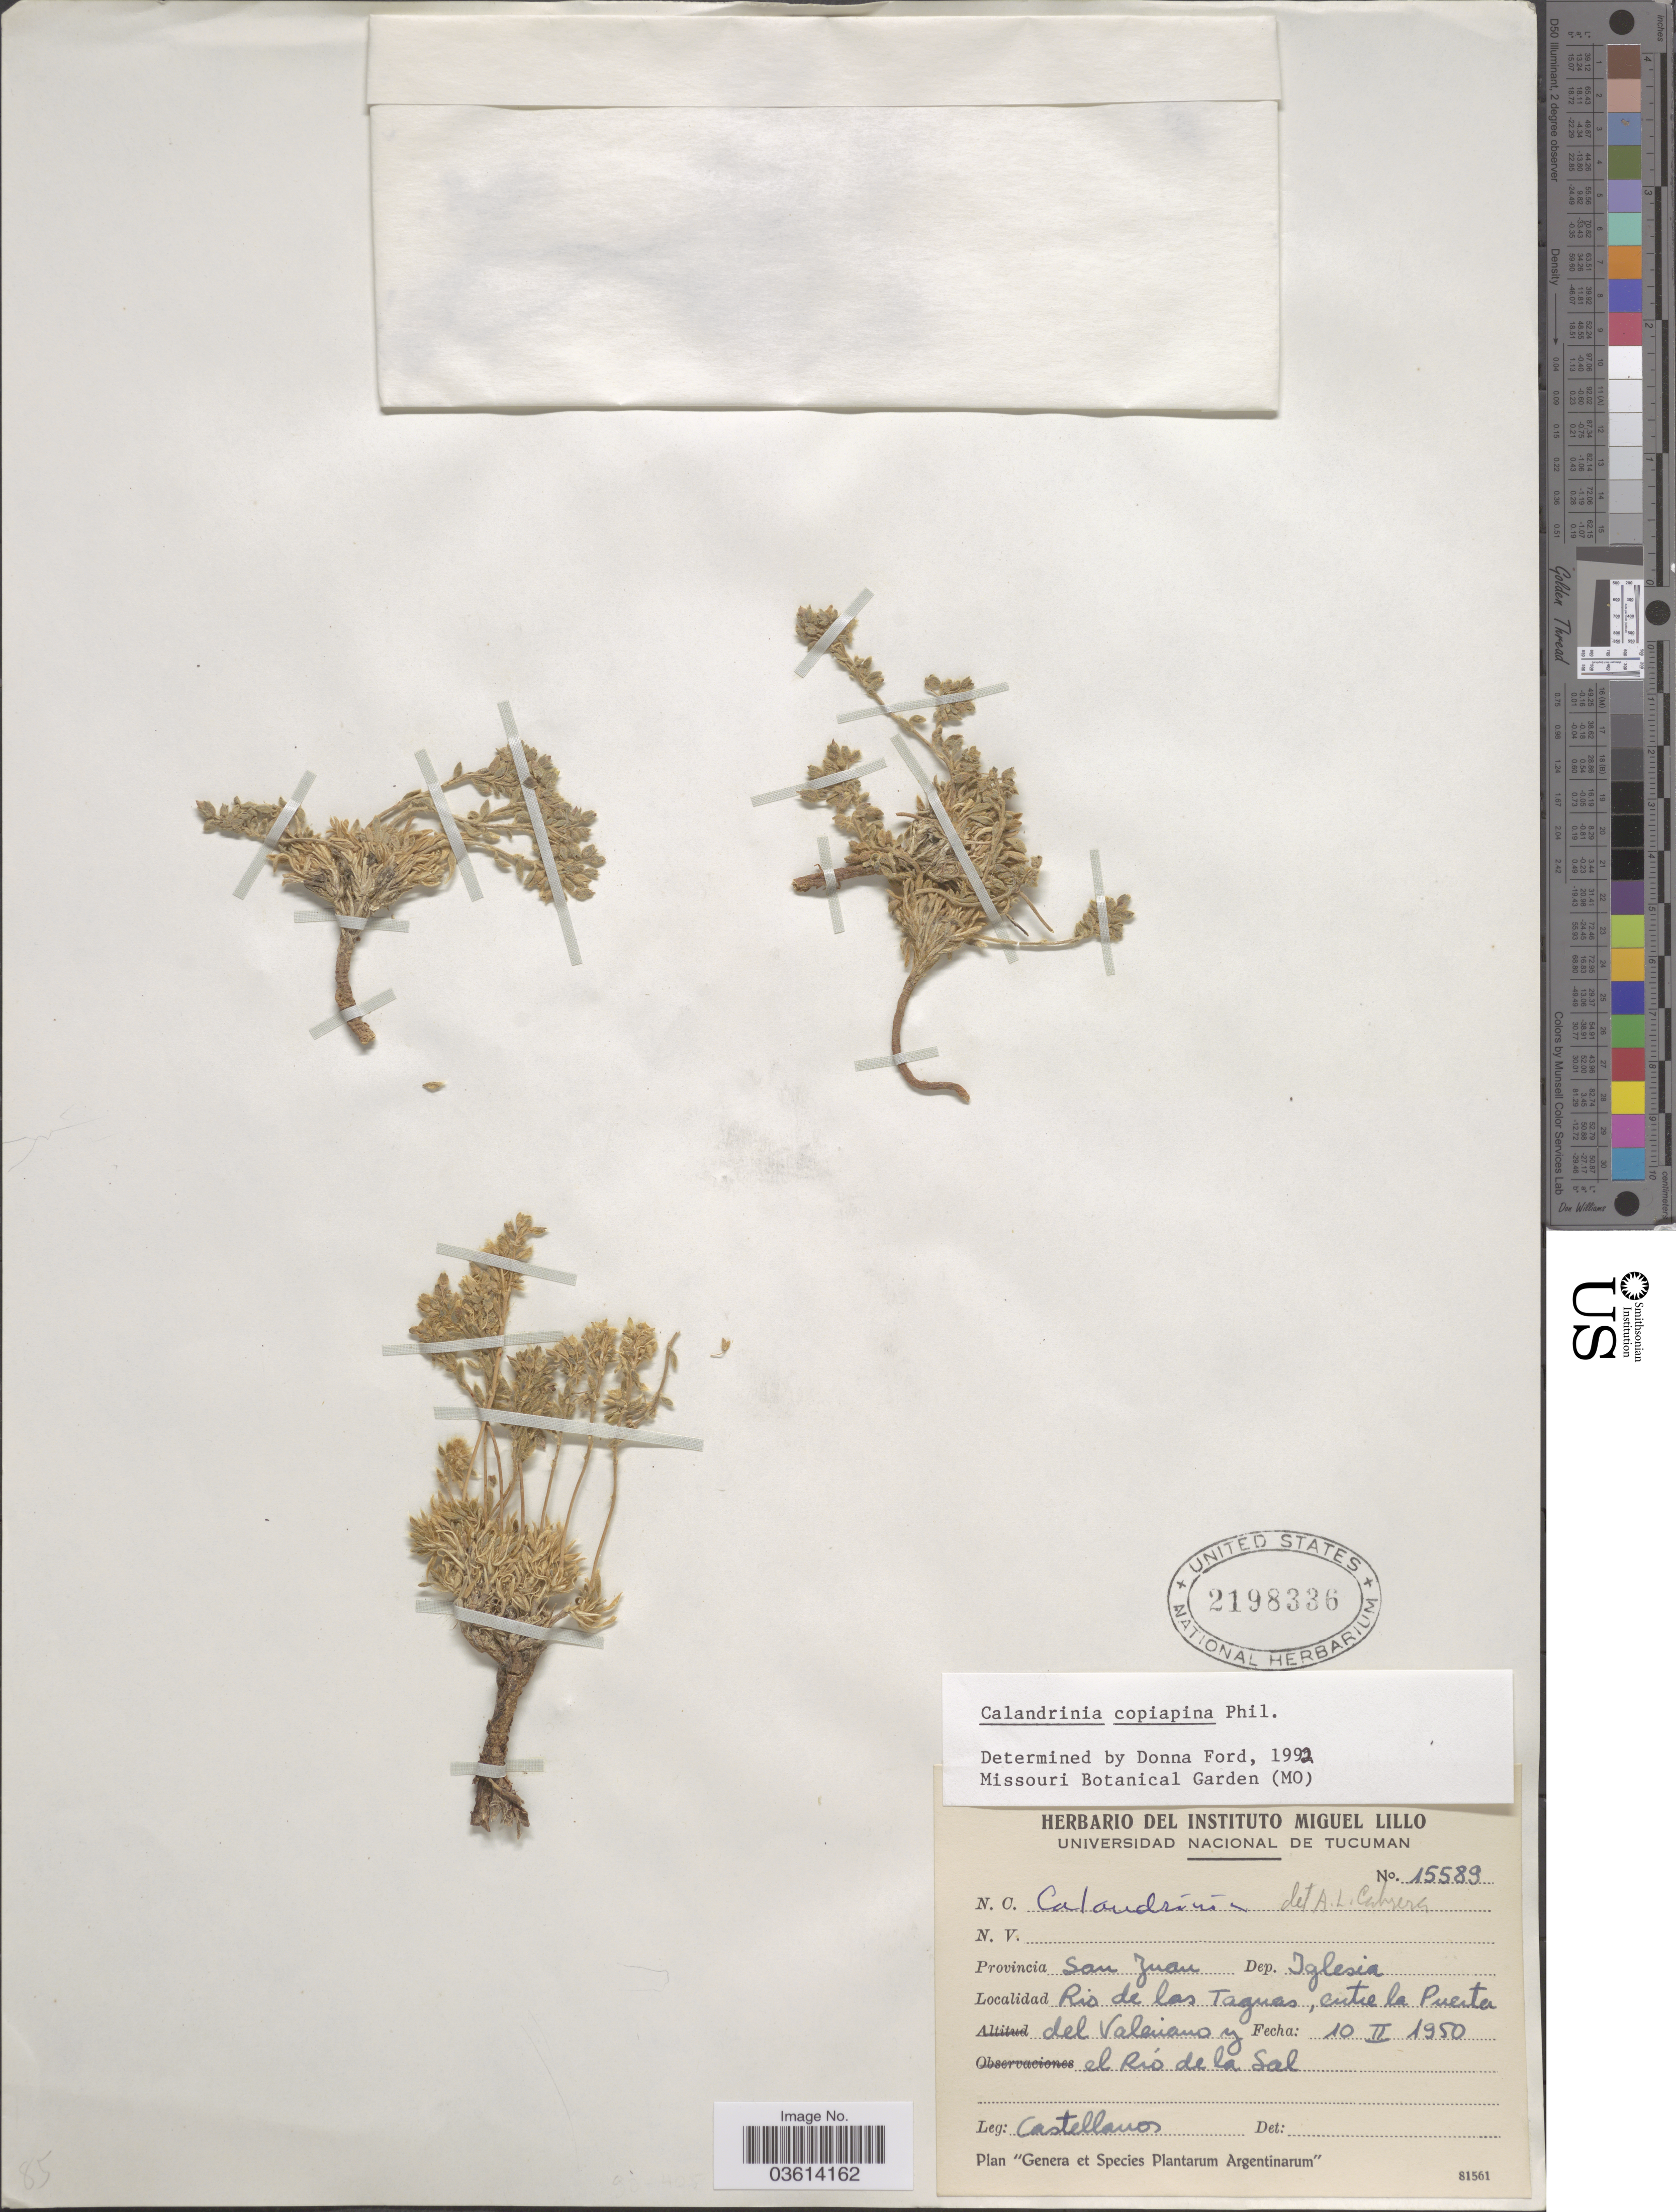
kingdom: Plantae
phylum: Tracheophyta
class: Magnoliopsida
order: Caryophyllales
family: Montiaceae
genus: Montiopsis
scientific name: Montiopsis copiapina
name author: (Phil.) D.I. Ford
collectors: -- Castellanos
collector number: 15589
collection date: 1950-02-10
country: Argentina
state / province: San Juan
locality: Dep. Iglesia. Rio de las Taguas, entre la Puerta del Valeriano y el Río de la Sal.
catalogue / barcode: US 2198336